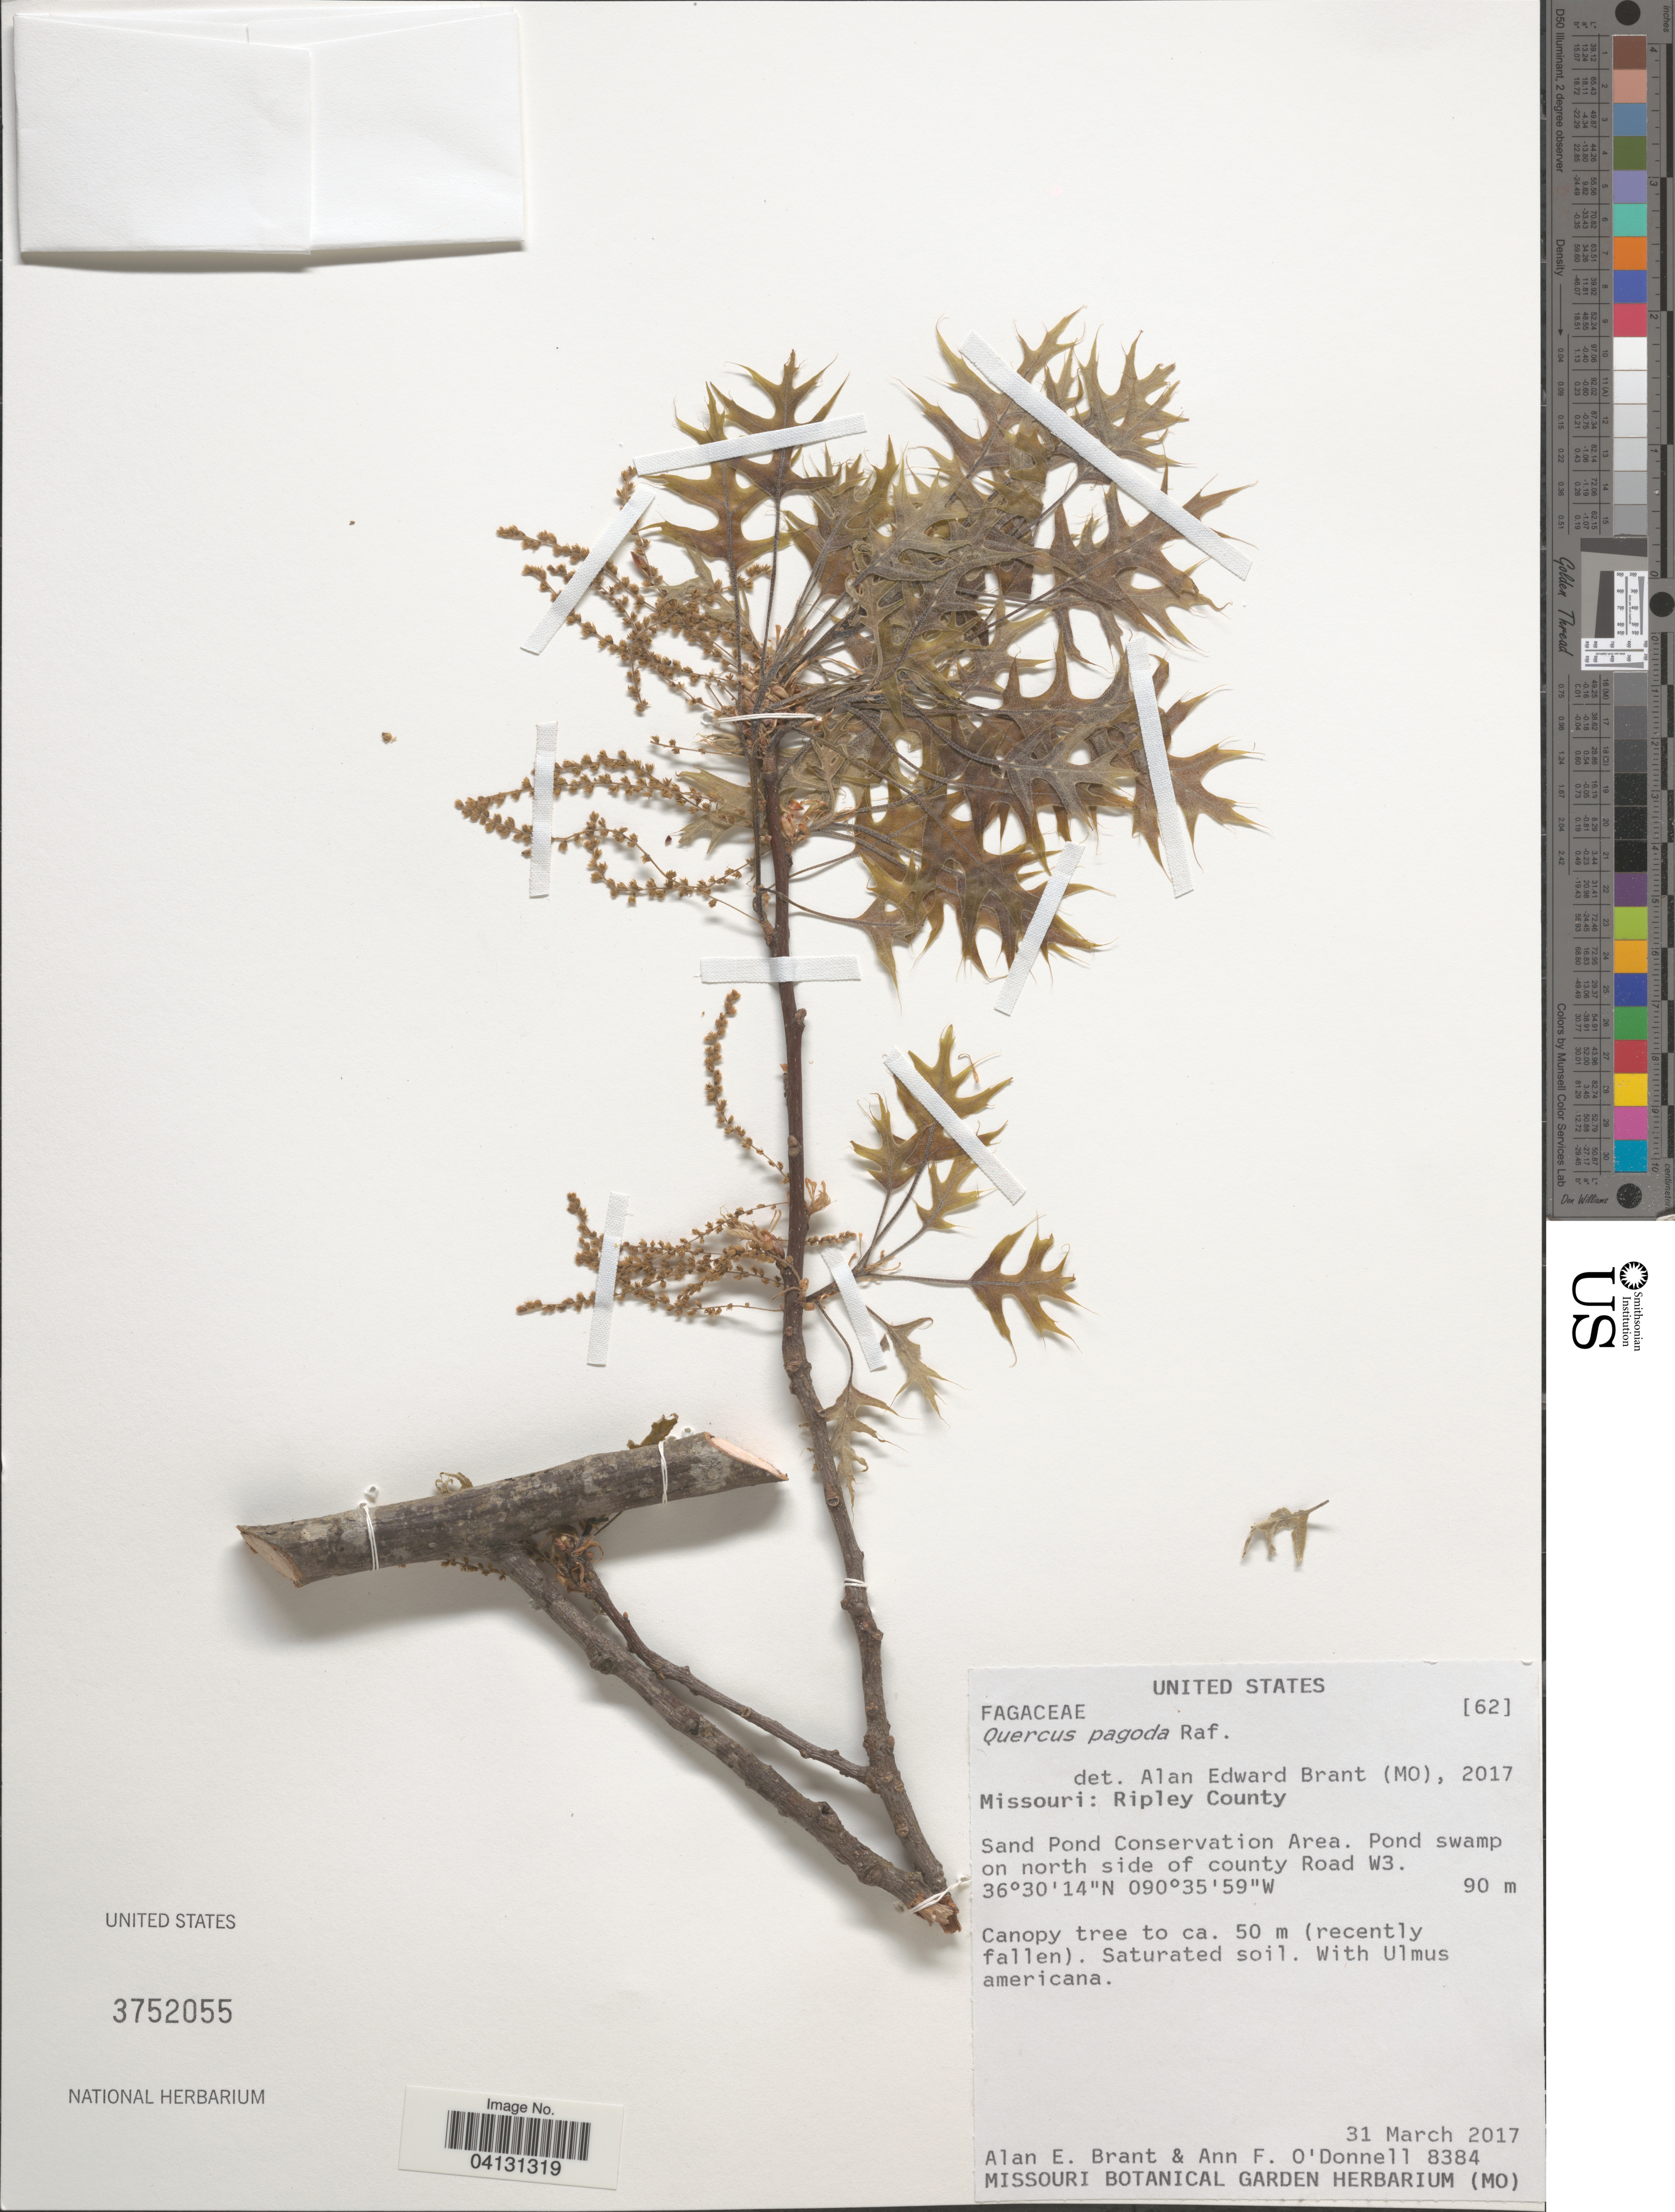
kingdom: Plantae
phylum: Tracheophyta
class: Magnoliopsida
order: Fagales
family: Fagaceae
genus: Quercus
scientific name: Quercus pagoda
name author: Raf.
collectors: A. Brant & A. O'Donnell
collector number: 8384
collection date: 2017-03-31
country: United States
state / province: Missouri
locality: Ripley County. Sand Pond Conservation Area. Pond swamp on north side of county Road W3.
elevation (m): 90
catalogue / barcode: US 3752055